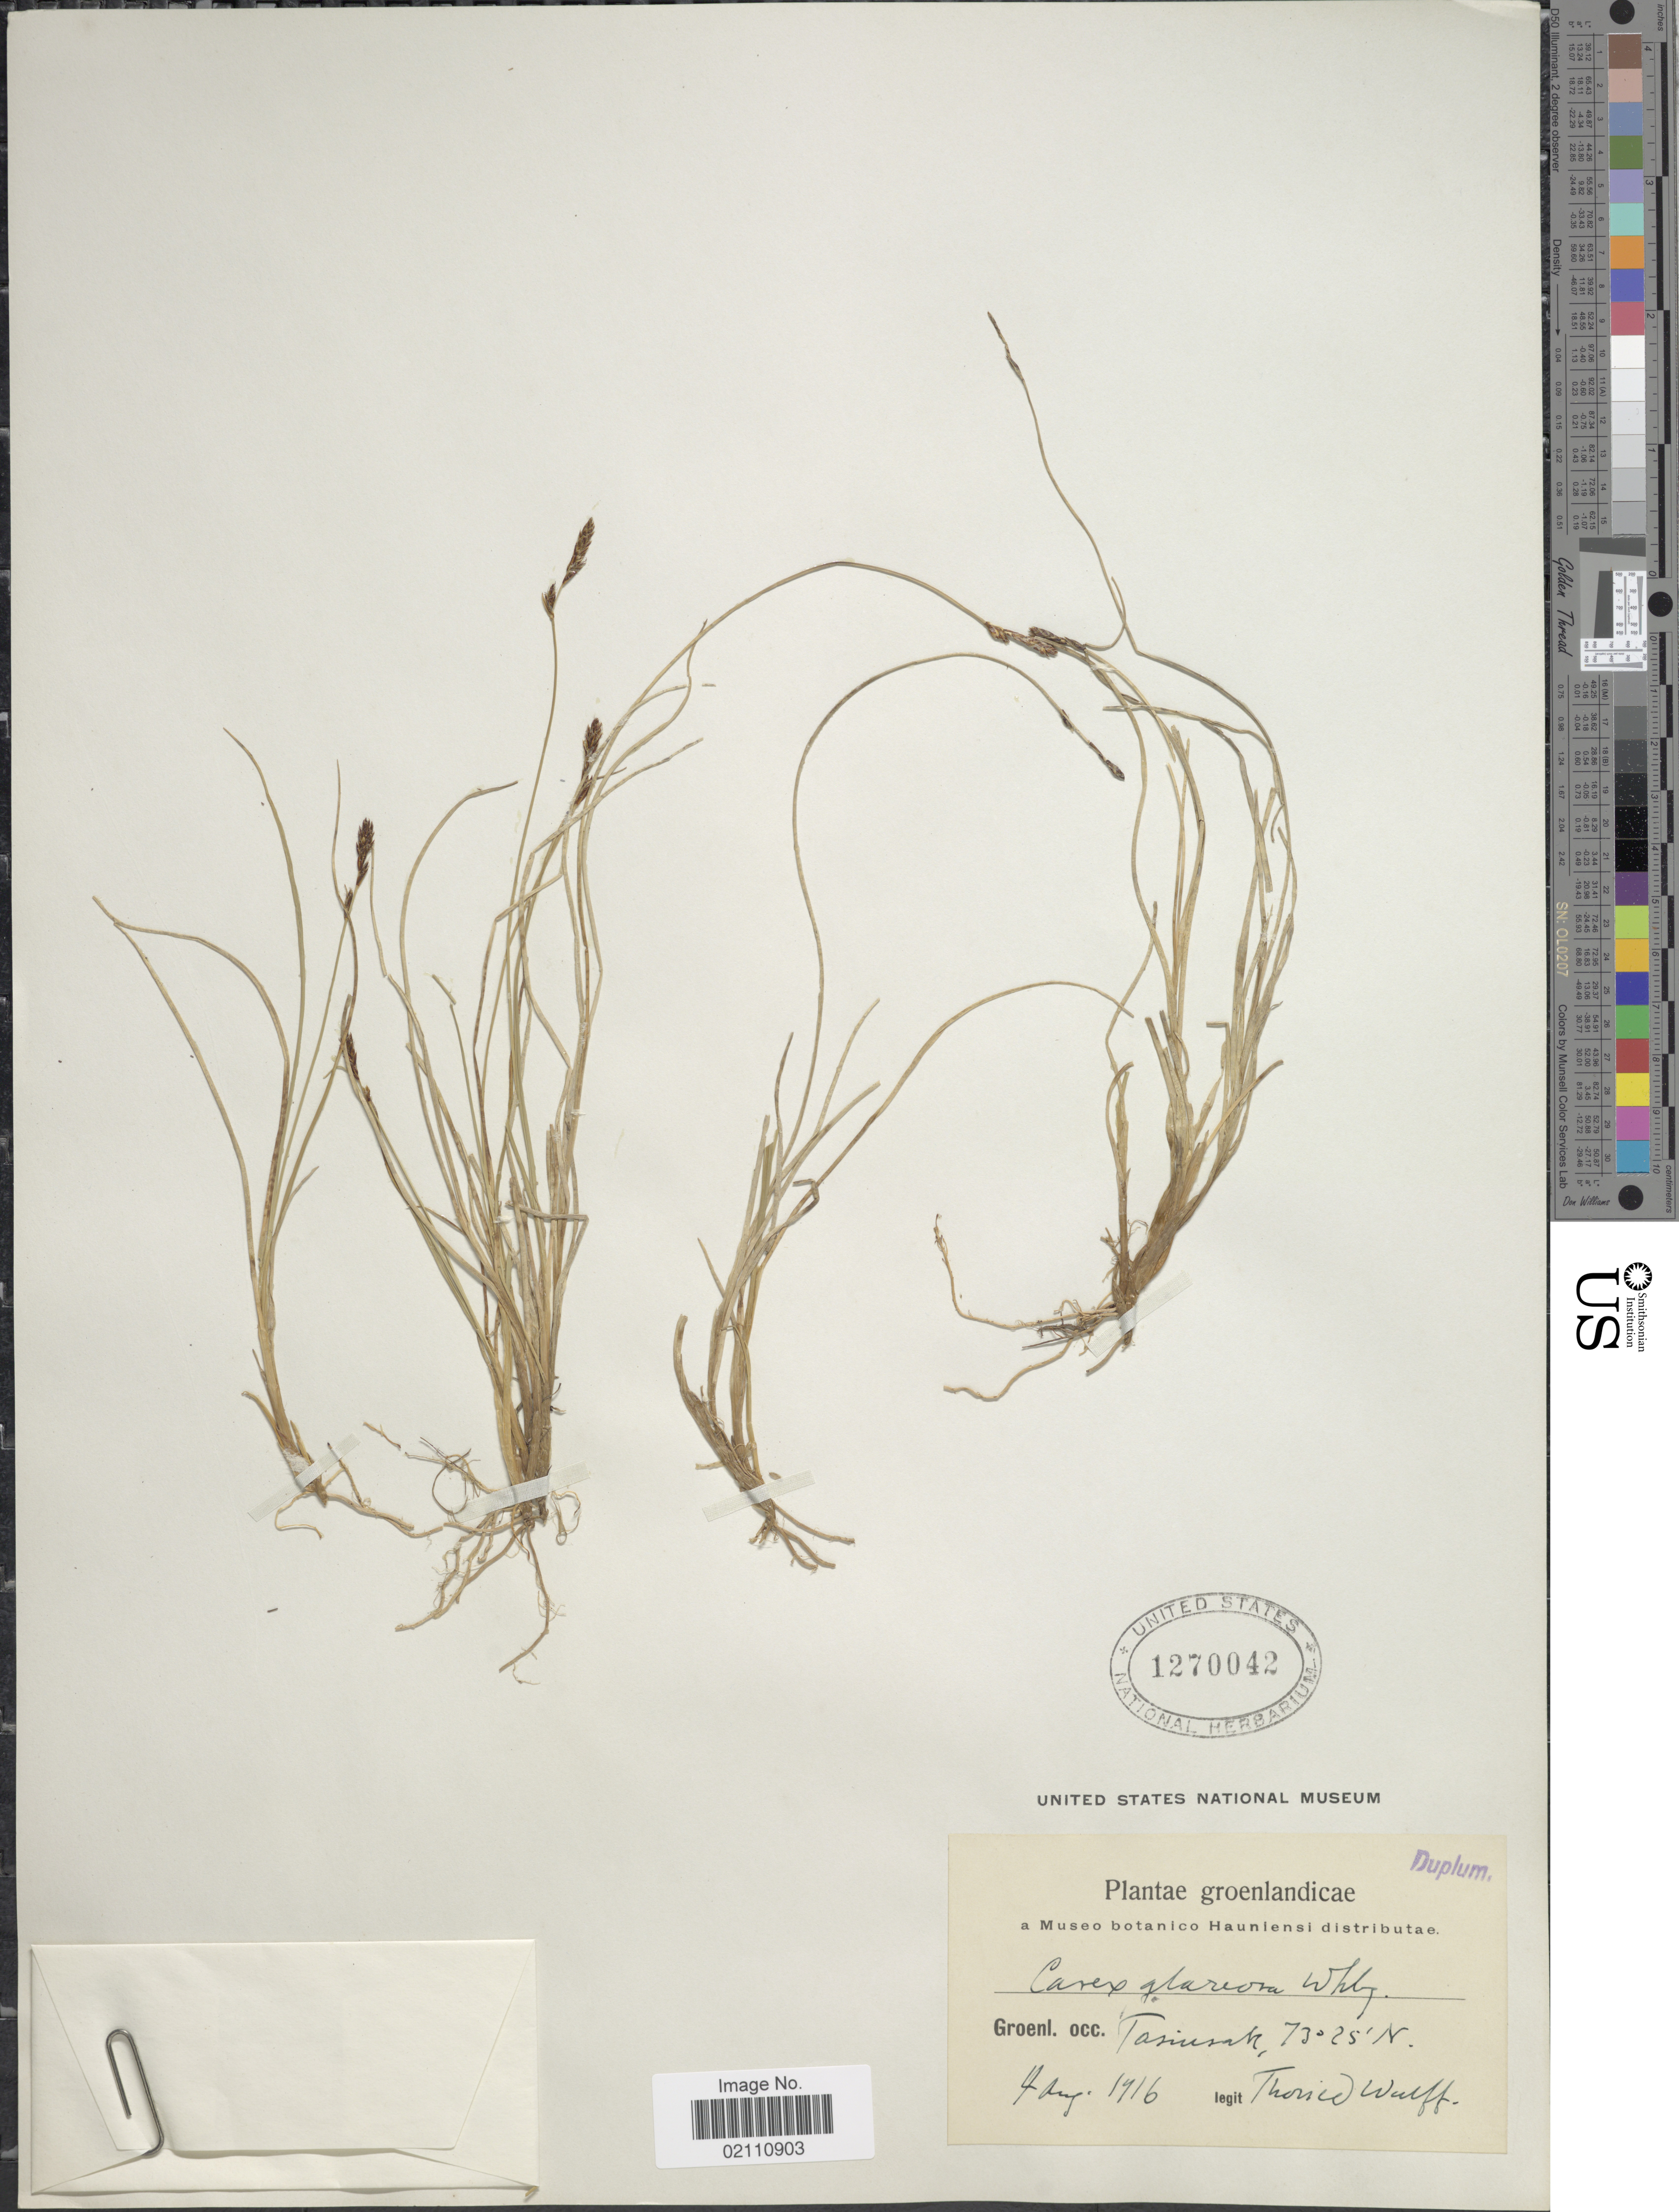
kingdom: Plantae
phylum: Tracheophyta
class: Liliopsida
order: Poales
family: Cyperaceae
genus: Carex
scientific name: Carex glareosa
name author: Schkuhr ex Wahlenb.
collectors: T. Wulff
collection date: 1916-08-04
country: Greenland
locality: Groenl. occ. Tasiusak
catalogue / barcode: US 1270042